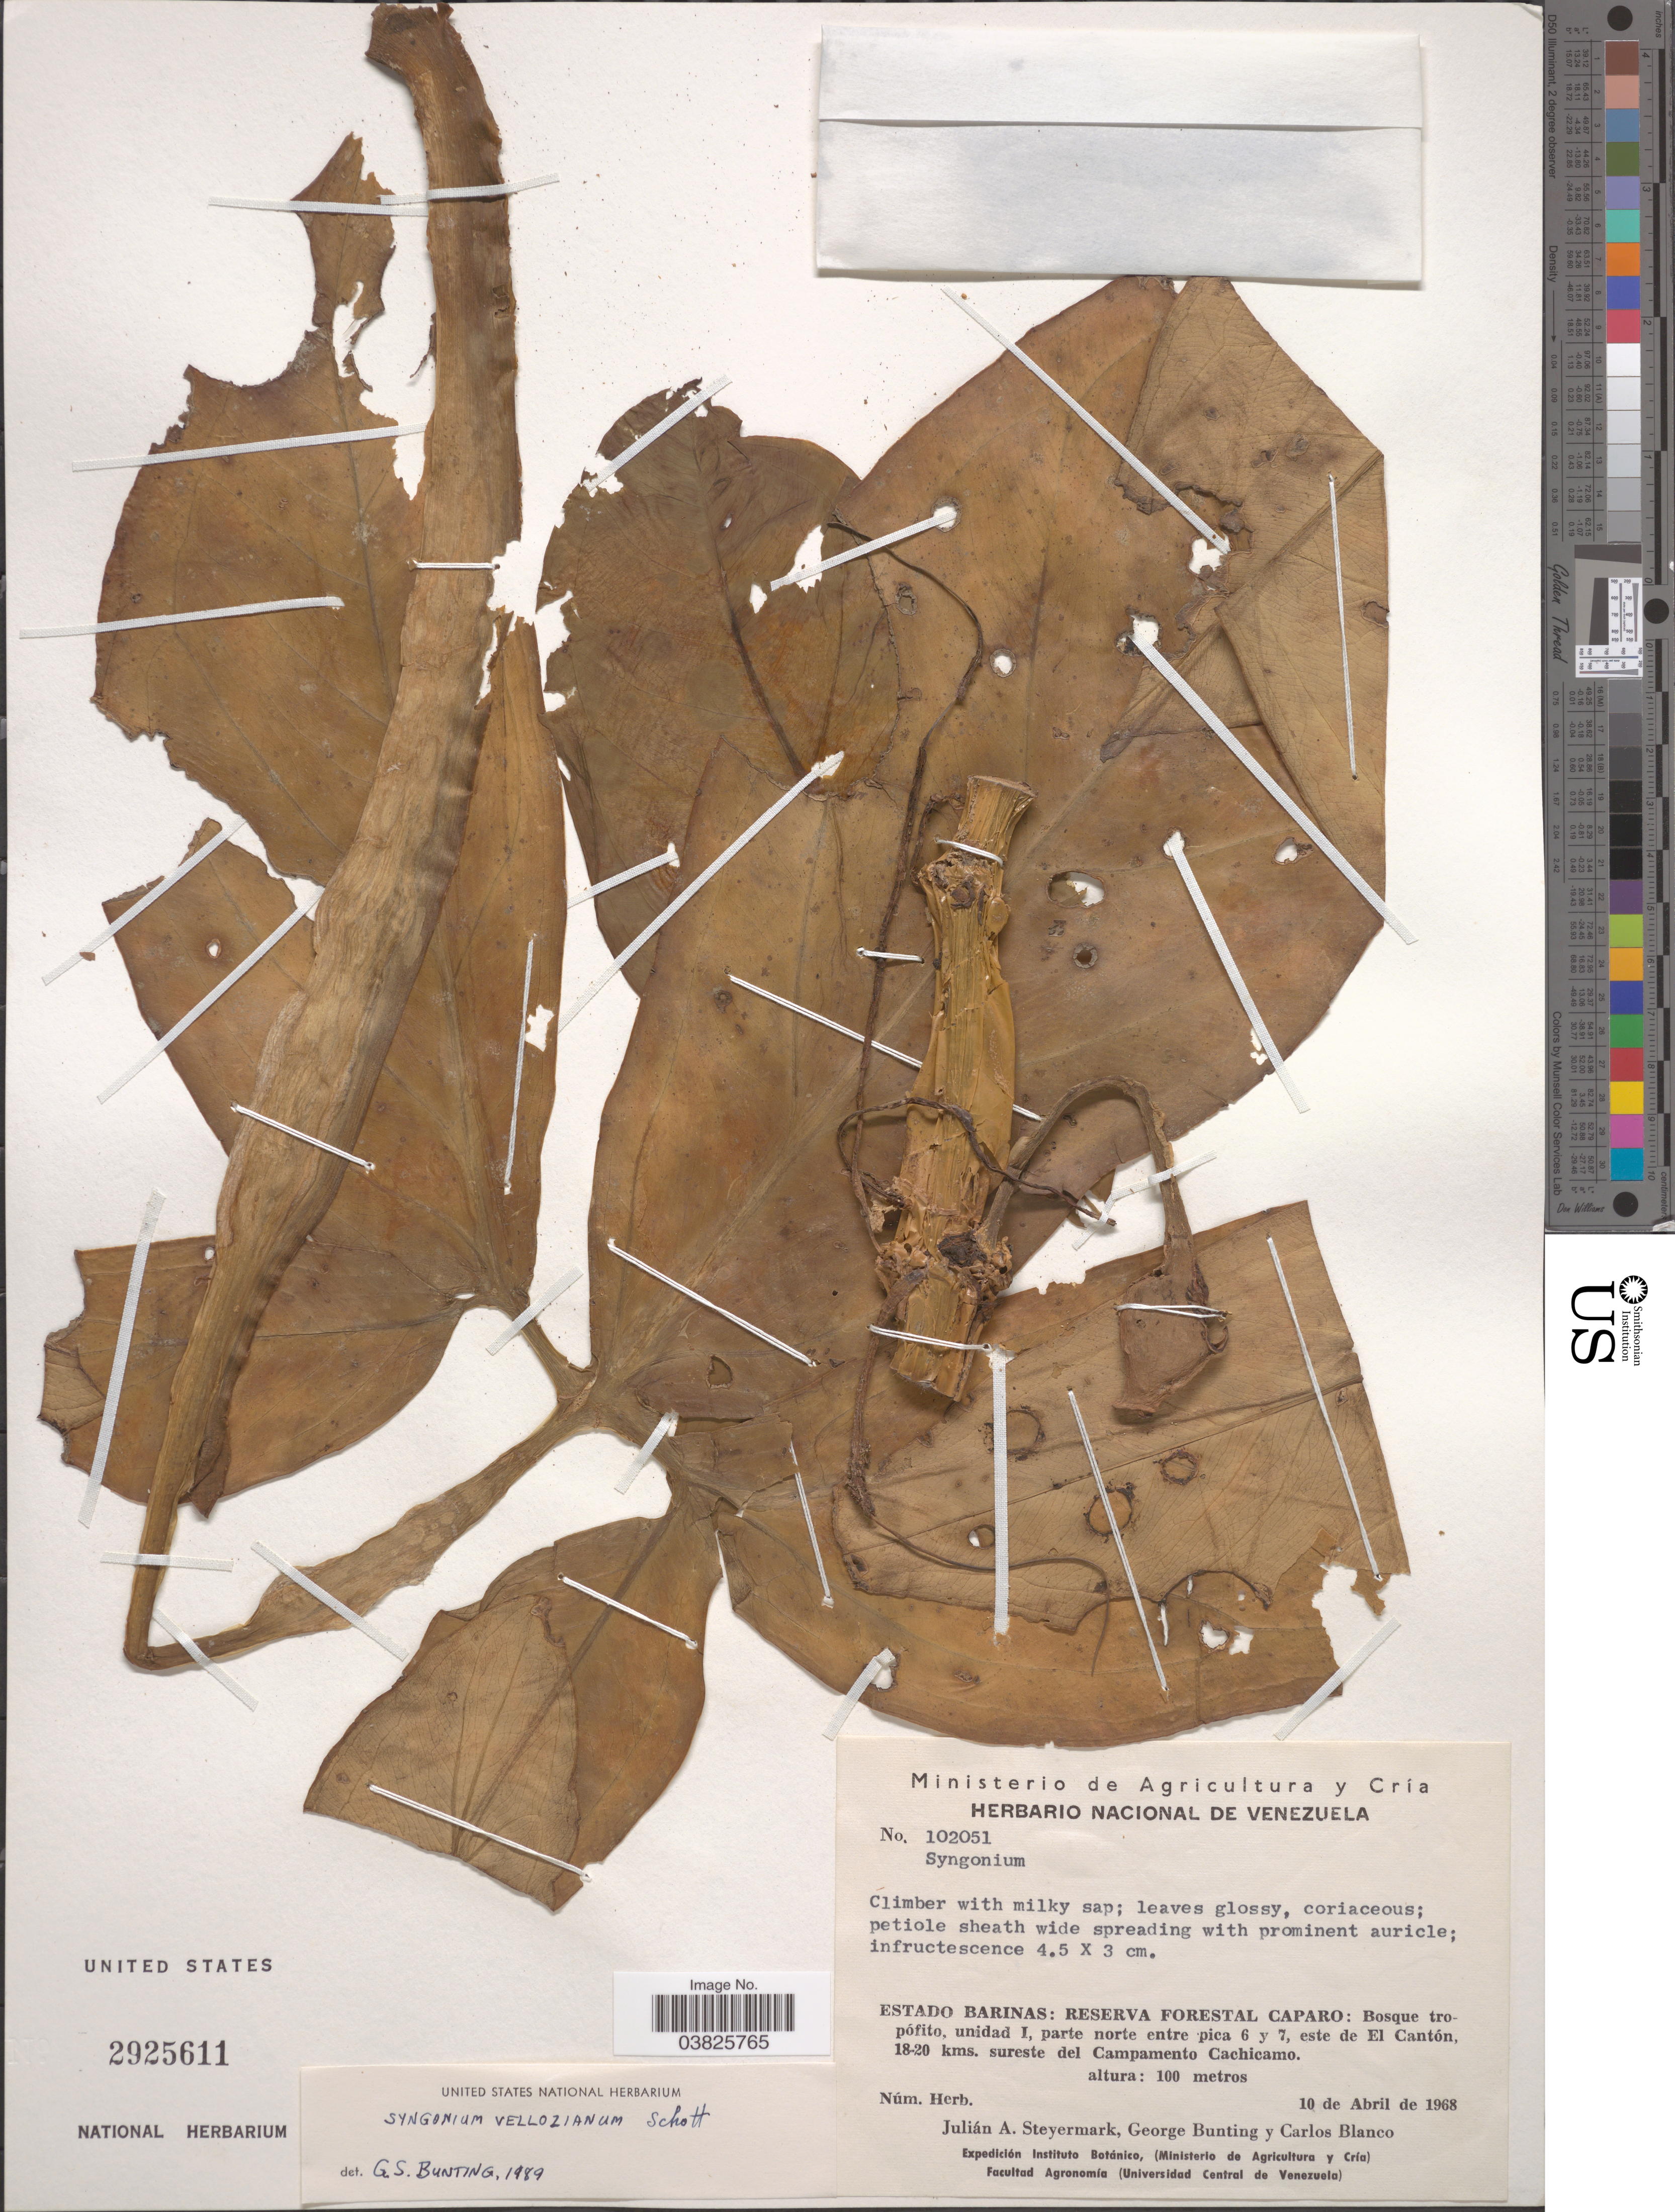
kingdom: Plantae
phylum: Tracheophyta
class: Liliopsida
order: Alismatales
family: Araceae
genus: Syngonium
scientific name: Syngonium podophyllum 'Lemon-Lime'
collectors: J. Steyermark, G. S. Bunting & C. Blanco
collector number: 102051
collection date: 1968-04-10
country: Venezuela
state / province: Barinas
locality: Reserva Forestal Caparo: Bosque tropófito, unidad I, parte norte entre pica 6 y 7, este de El Cantón, 18-20 kms. sureste del Campamento Cachicamo.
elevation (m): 100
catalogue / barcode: US 2925611